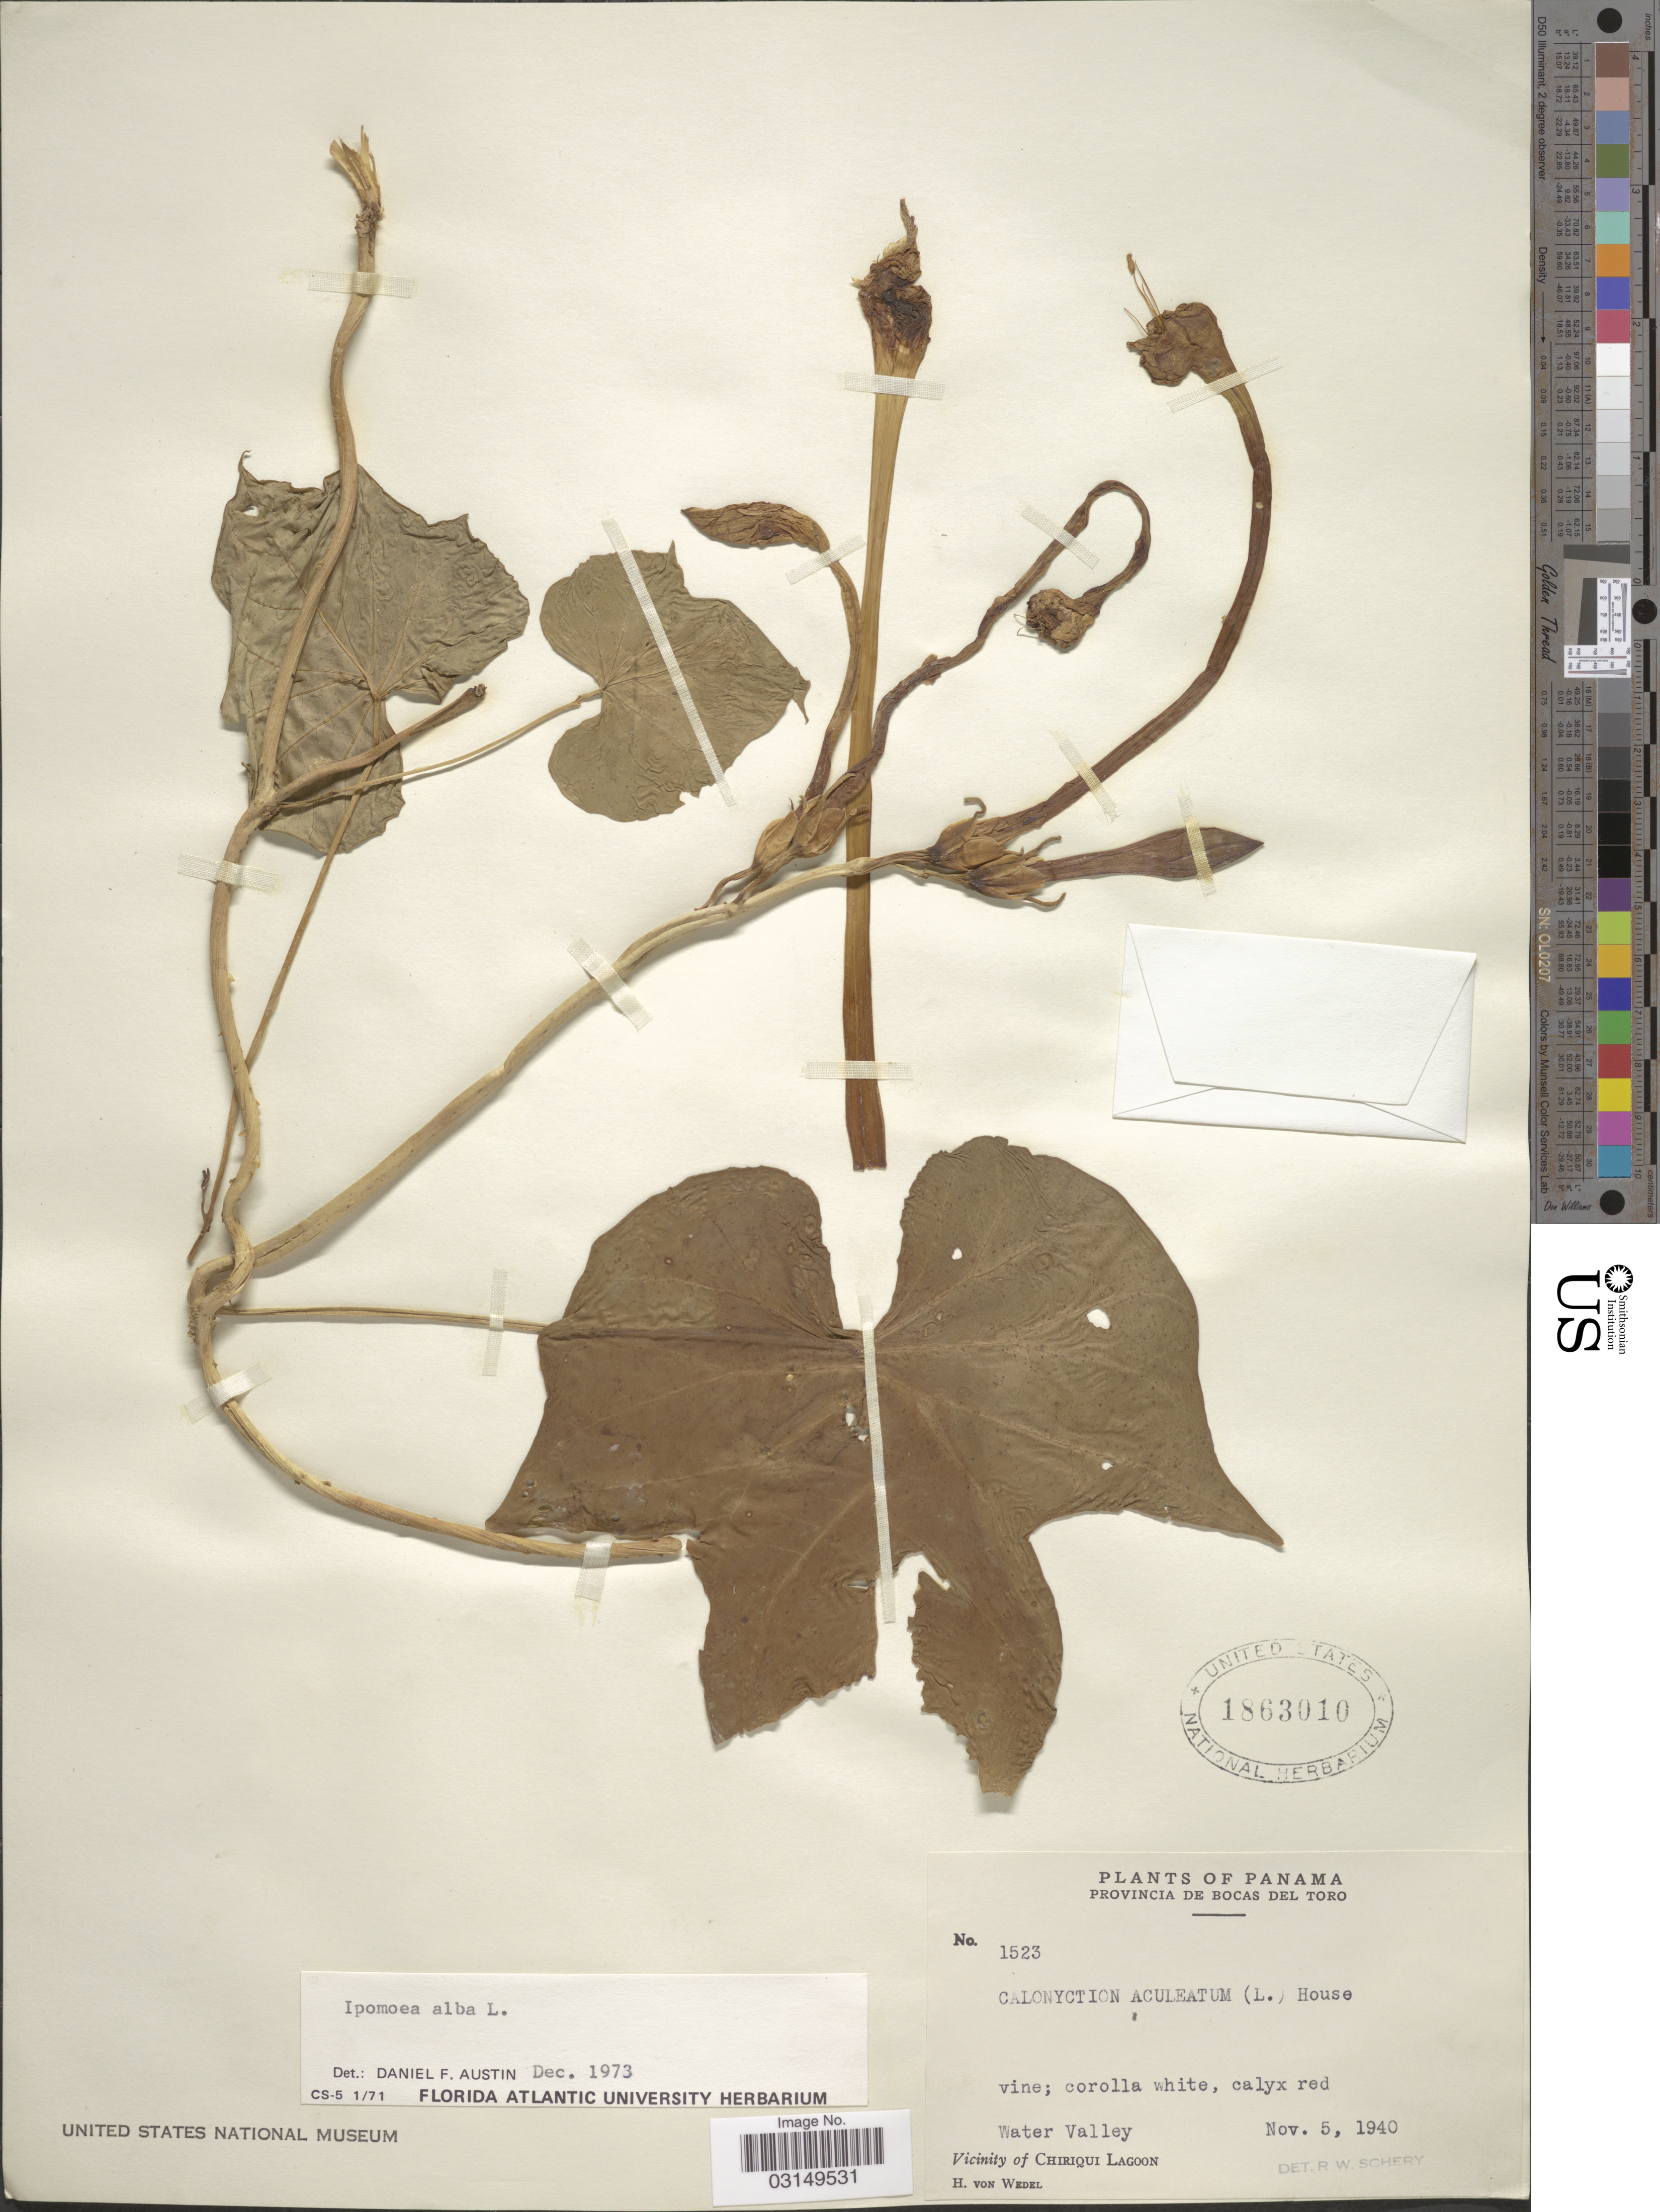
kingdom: Plantae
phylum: Tracheophyta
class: Magnoliopsida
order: Solanales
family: Convolvulaceae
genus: Ipomoea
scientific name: Ipomoea alba L.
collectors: H. von Wedel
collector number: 1523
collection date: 1940-11-05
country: Panama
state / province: Bocas del Toro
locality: Water Valley. Vicinity of Chiriqui Lagoon.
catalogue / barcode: US 1863010